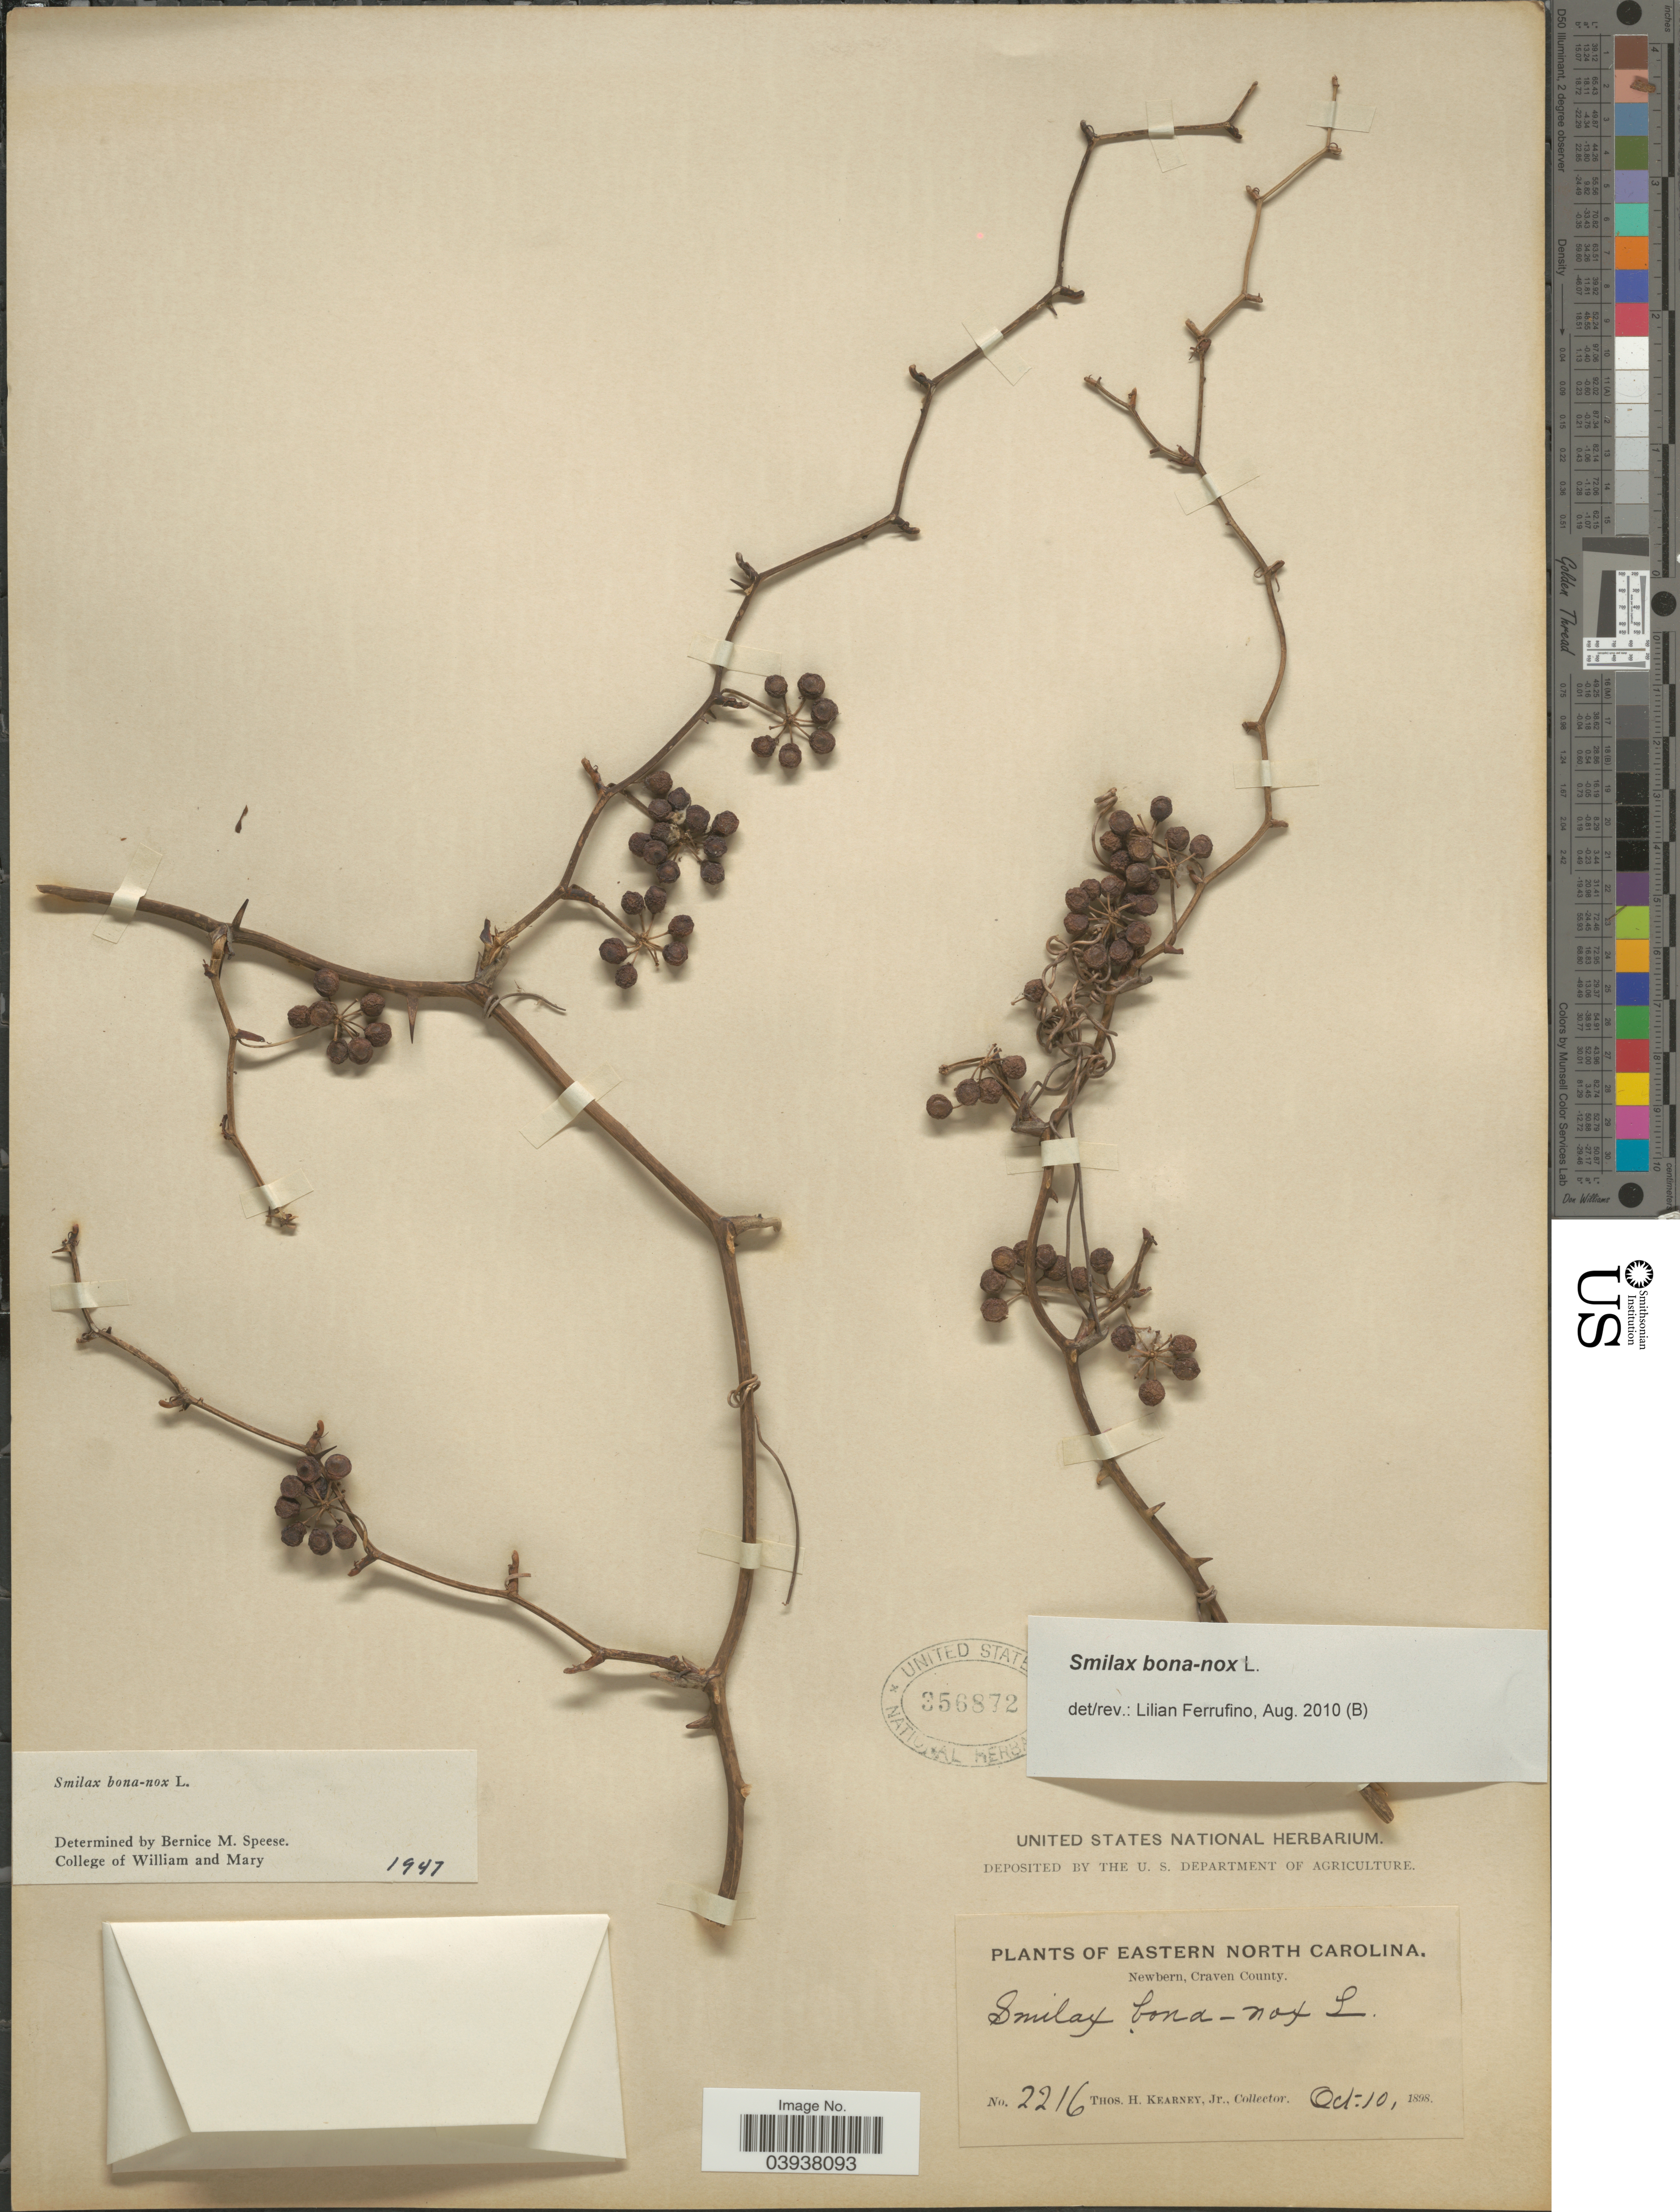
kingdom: Plantae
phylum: Tracheophyta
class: Liliopsida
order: Liliales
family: Smilacaceae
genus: Smilax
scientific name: Smilax bona-nox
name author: L.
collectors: T. H. Kearney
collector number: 2216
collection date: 1898-10-10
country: United States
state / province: North Carolina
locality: Eastern North Carolina. Newbern, Craven County.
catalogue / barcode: US 356872